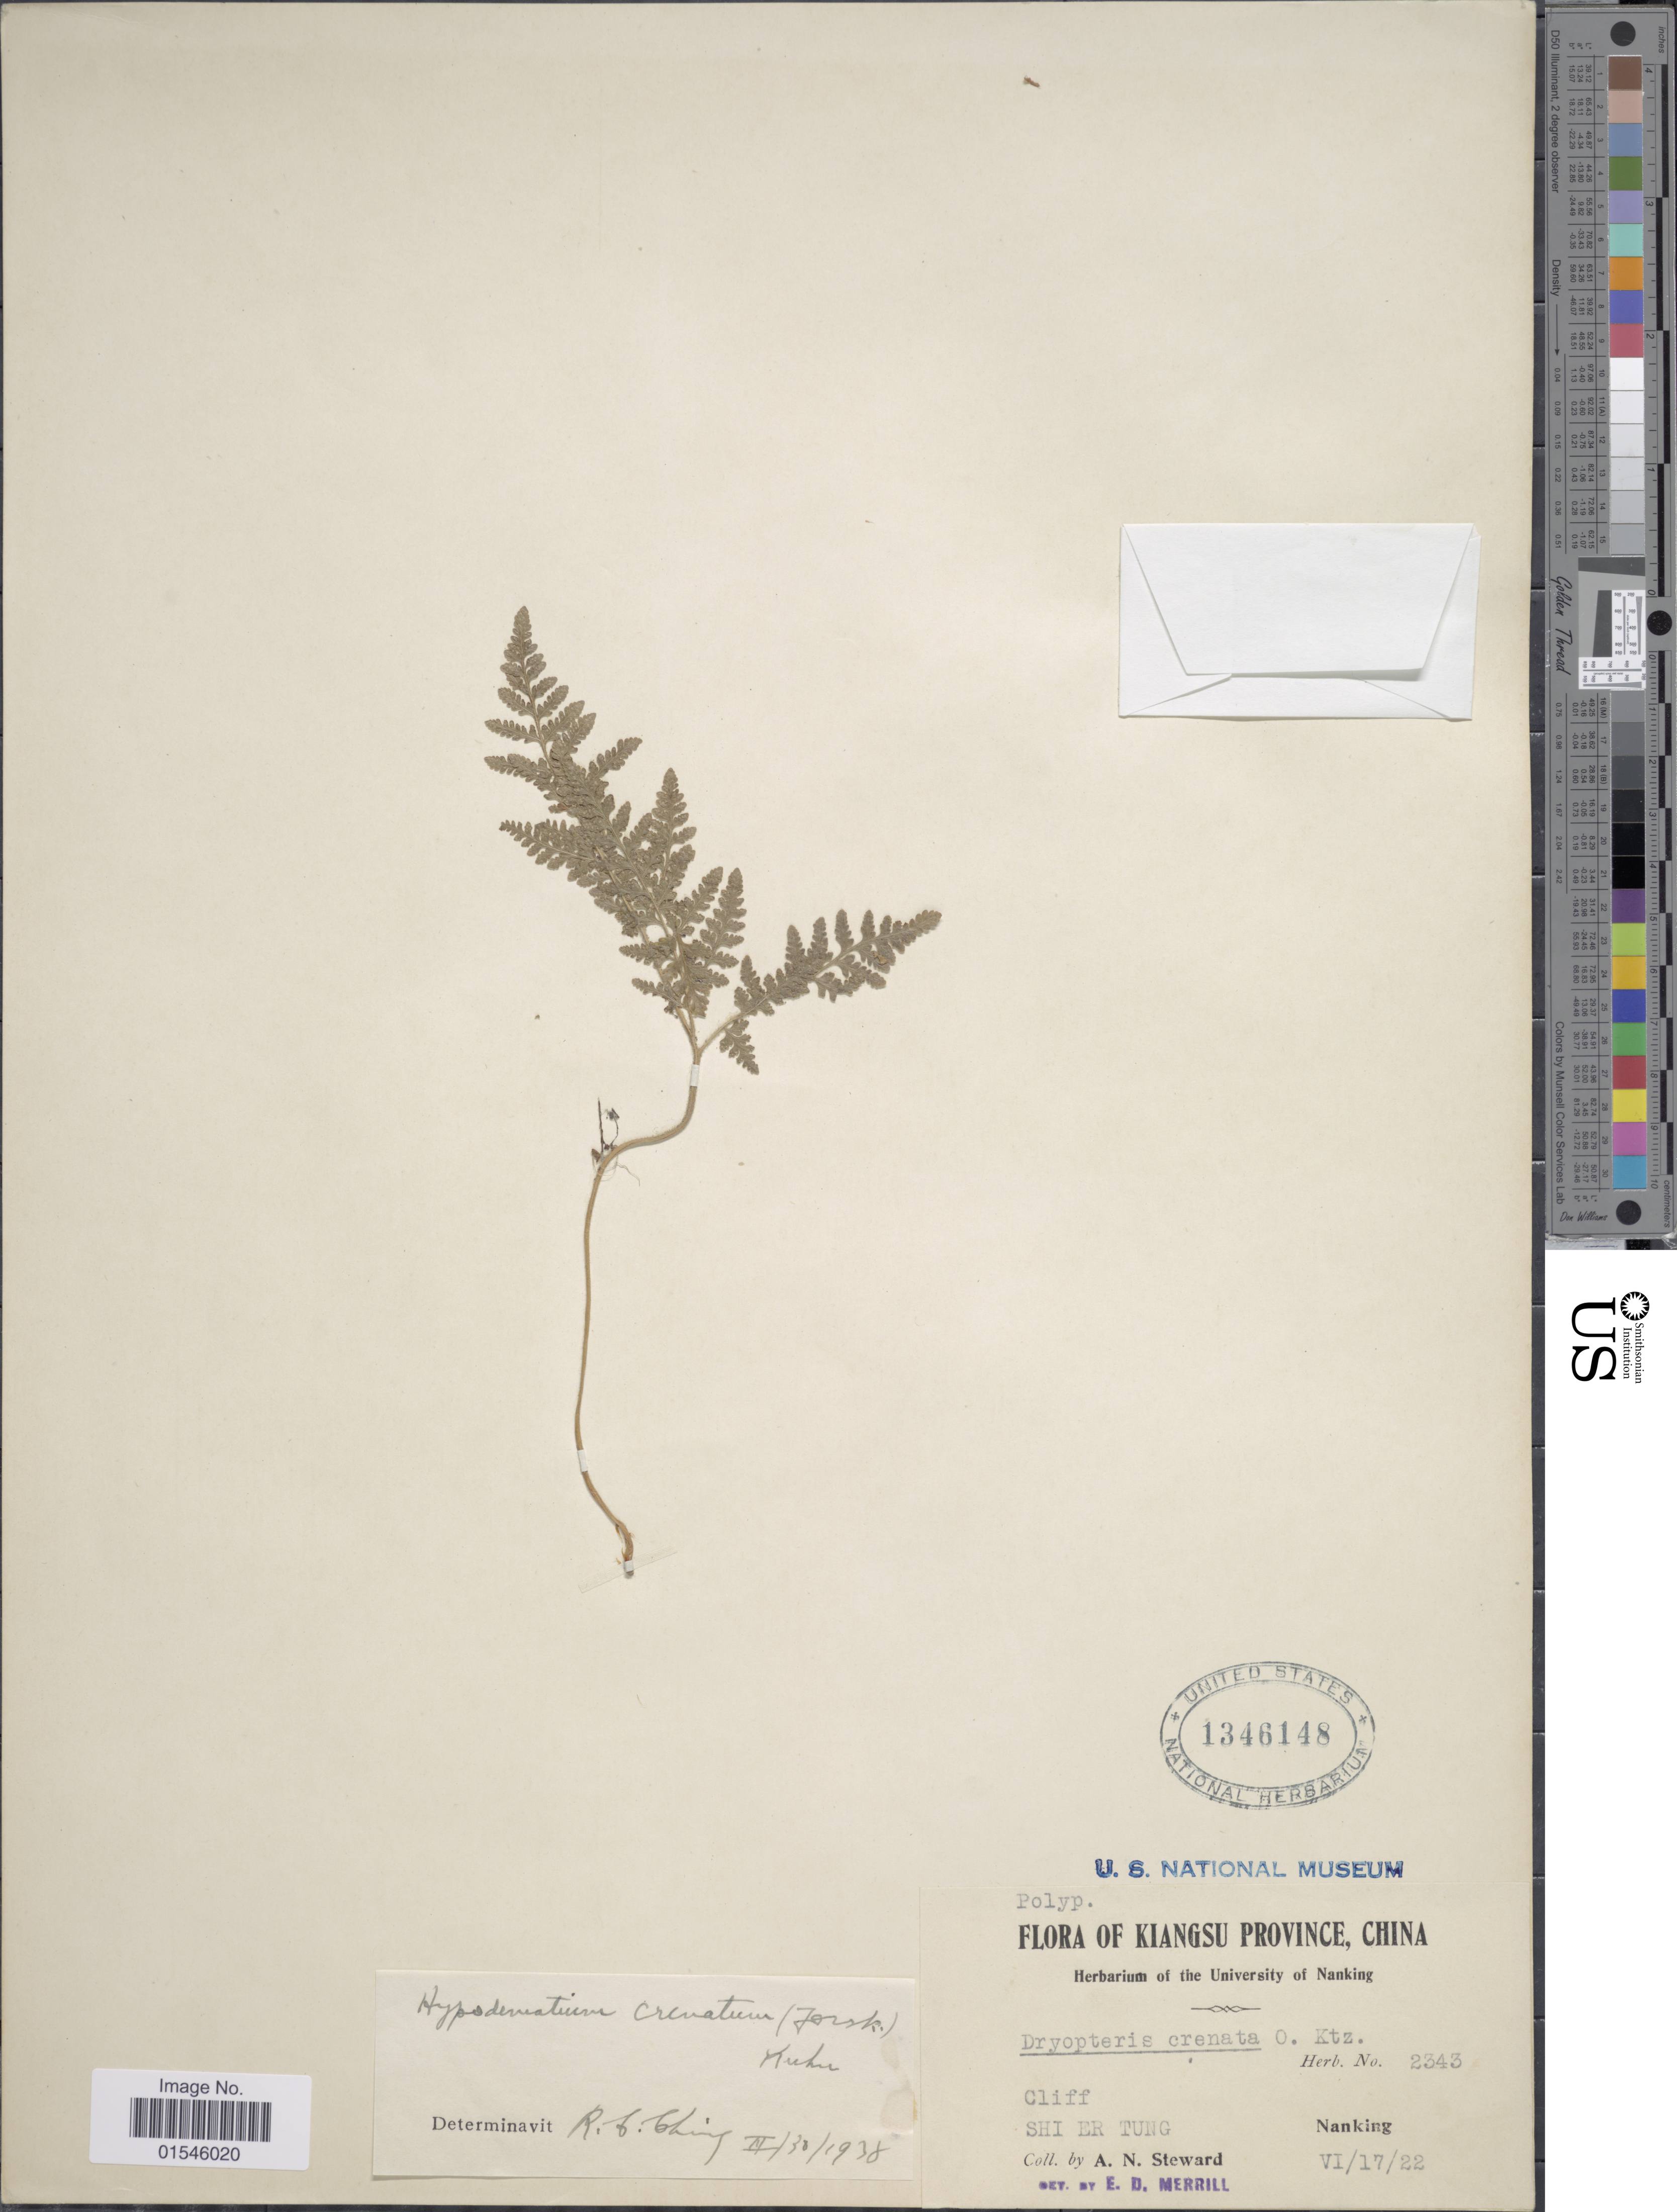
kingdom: Plantae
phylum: Tracheophyta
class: Polypodiopsida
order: Polypodiales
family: Hypodematiaceae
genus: Hypodematium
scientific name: Hypodematium crenatum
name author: (Forssk.) Kuhn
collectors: A. N. Steward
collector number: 2343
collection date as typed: Transcribed d/m/y: 17/6/22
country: China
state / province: Jiangsu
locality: Kiangsu province, Cliff, Shi Er Tung, Nanking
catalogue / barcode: US 1346148